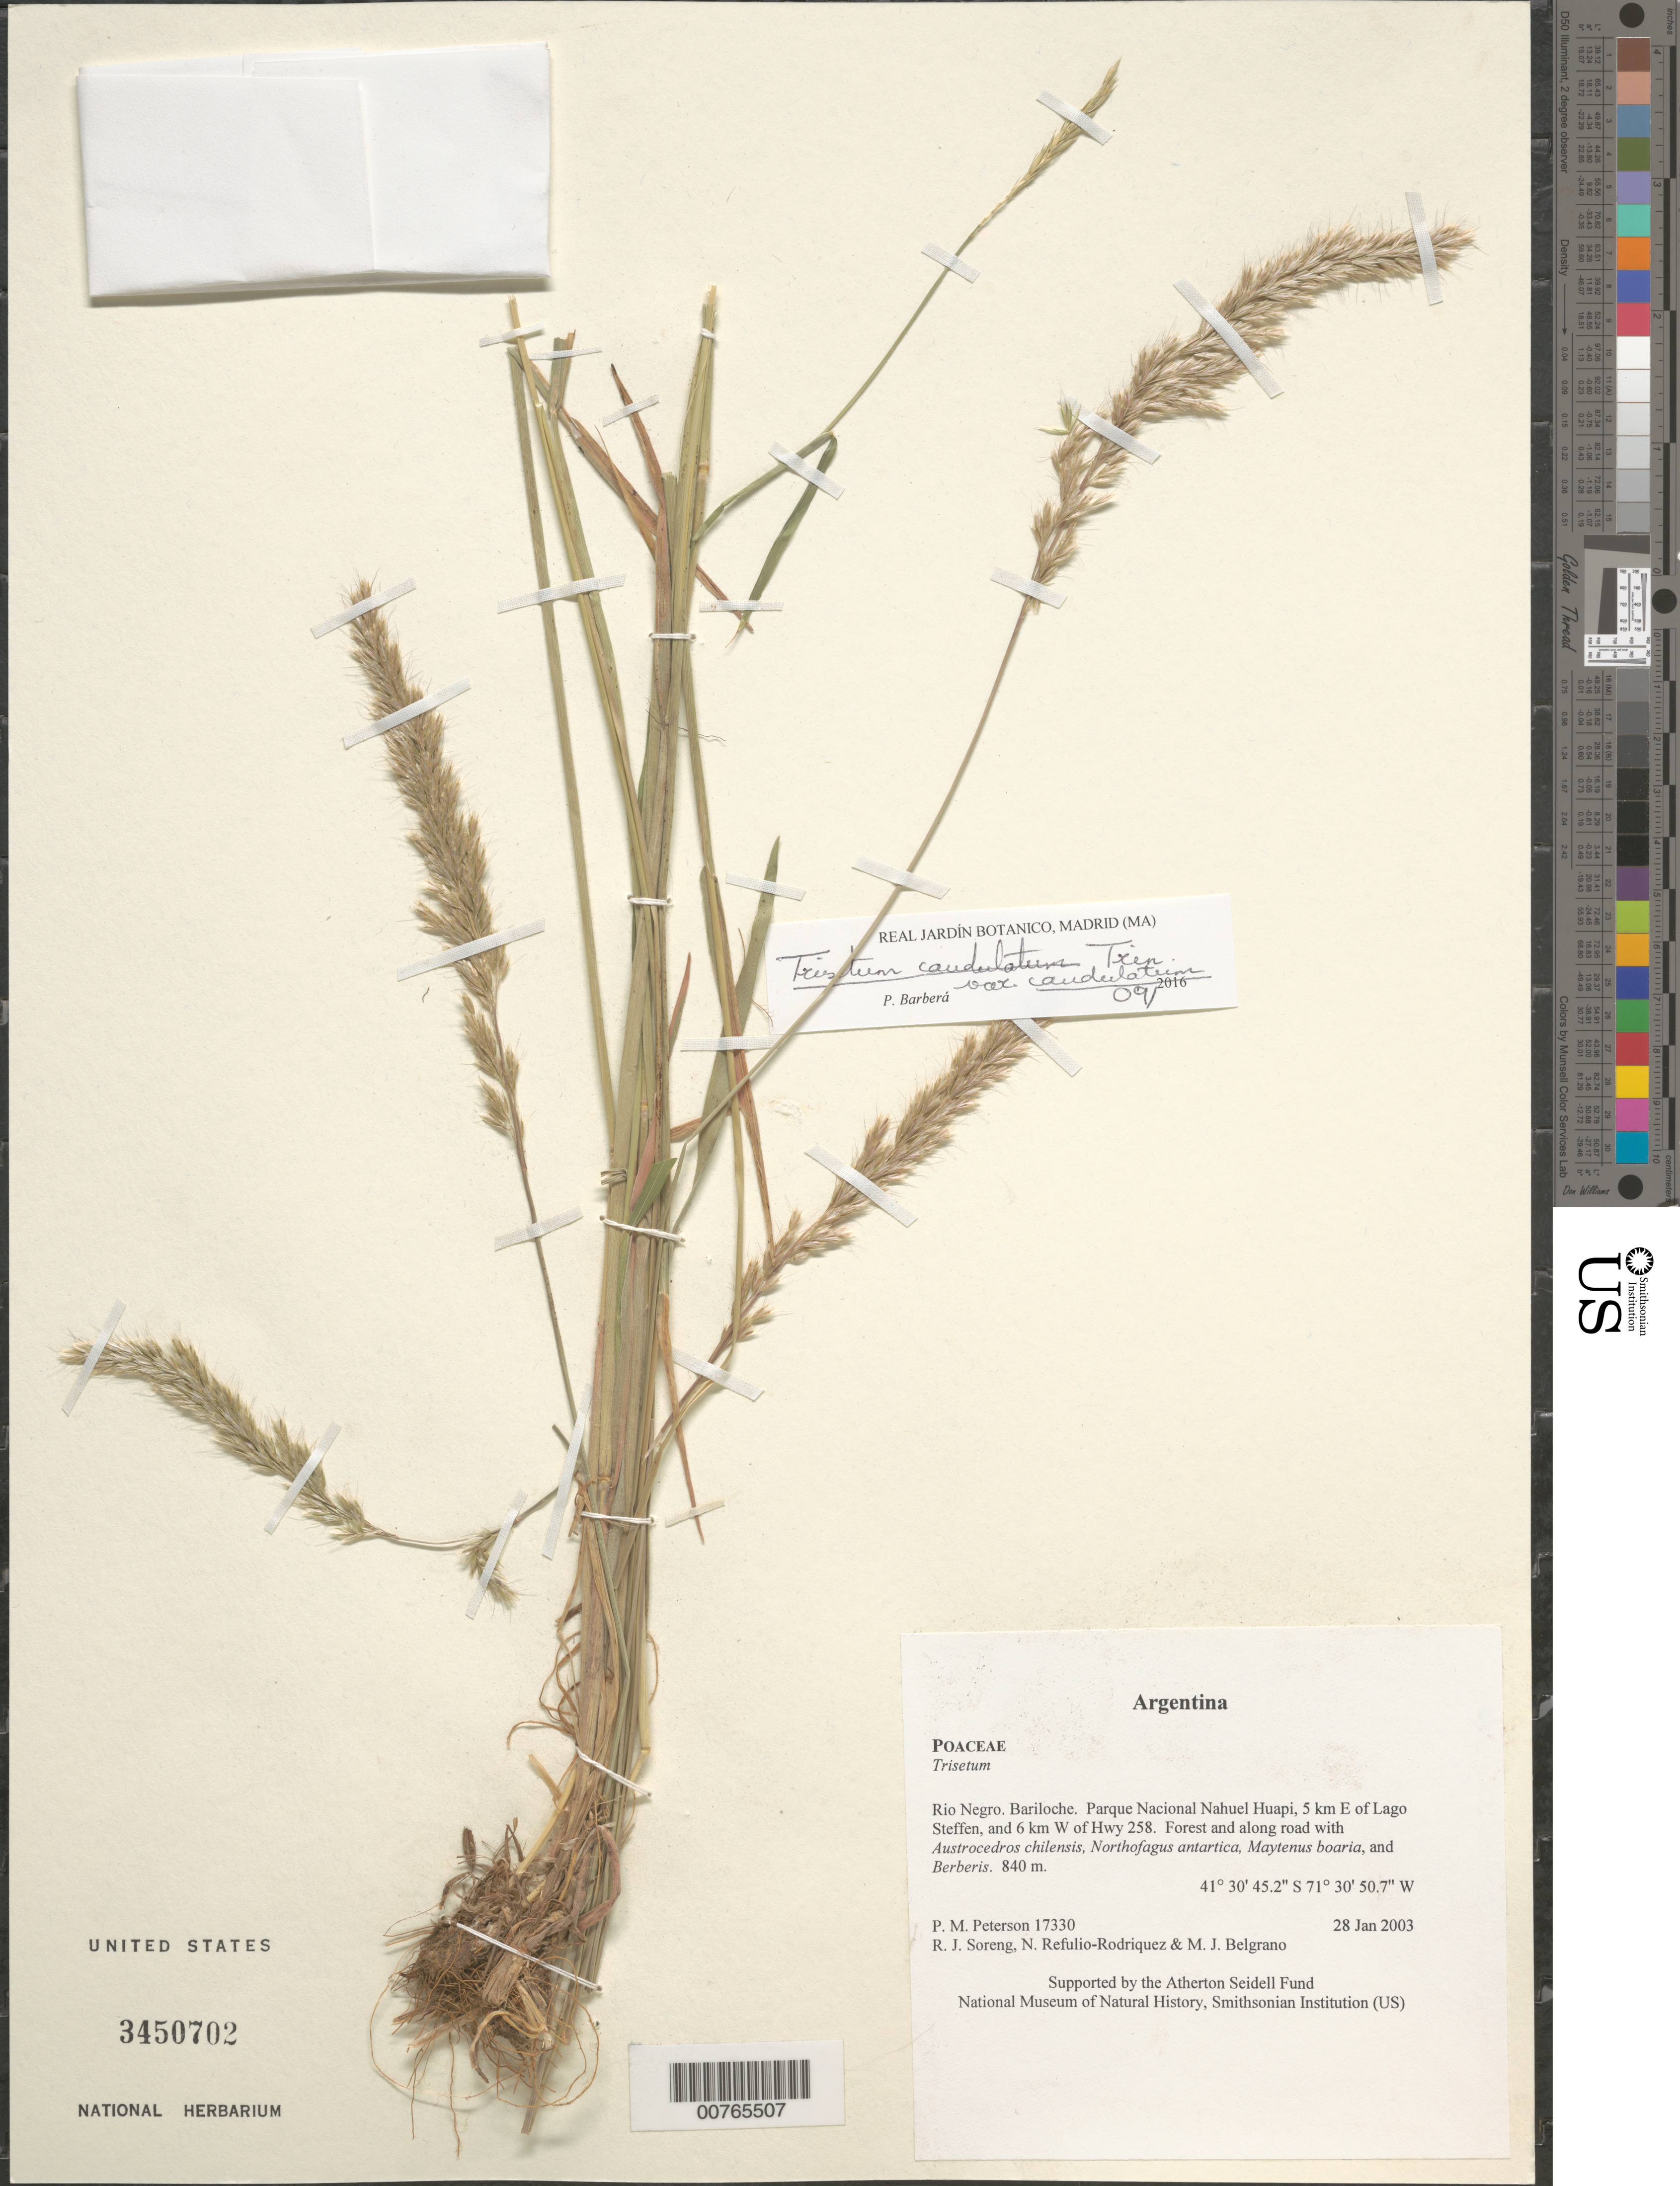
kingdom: Plantae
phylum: Tracheophyta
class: Liliopsida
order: Poales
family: Poaceae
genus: Koeleria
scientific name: Koeleria caudulata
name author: (Trin.) Griseb.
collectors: P. M. Peterson, R. J. Soreng, N. Refulio-Rodríguez & M. Belgrano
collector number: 17330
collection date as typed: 28 Jan 2003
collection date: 2003-01-28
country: Argentina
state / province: Rio Negro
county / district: Bariloche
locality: Parque Nacional Nahuel Huapi, 5 km E of Lago Steffen, and 6 km W of Hwy 258. Forest and along road with Austrocedros chilensis, Northofagus antartica, Maytenus boaria, and Berberis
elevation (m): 840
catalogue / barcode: US 3450702